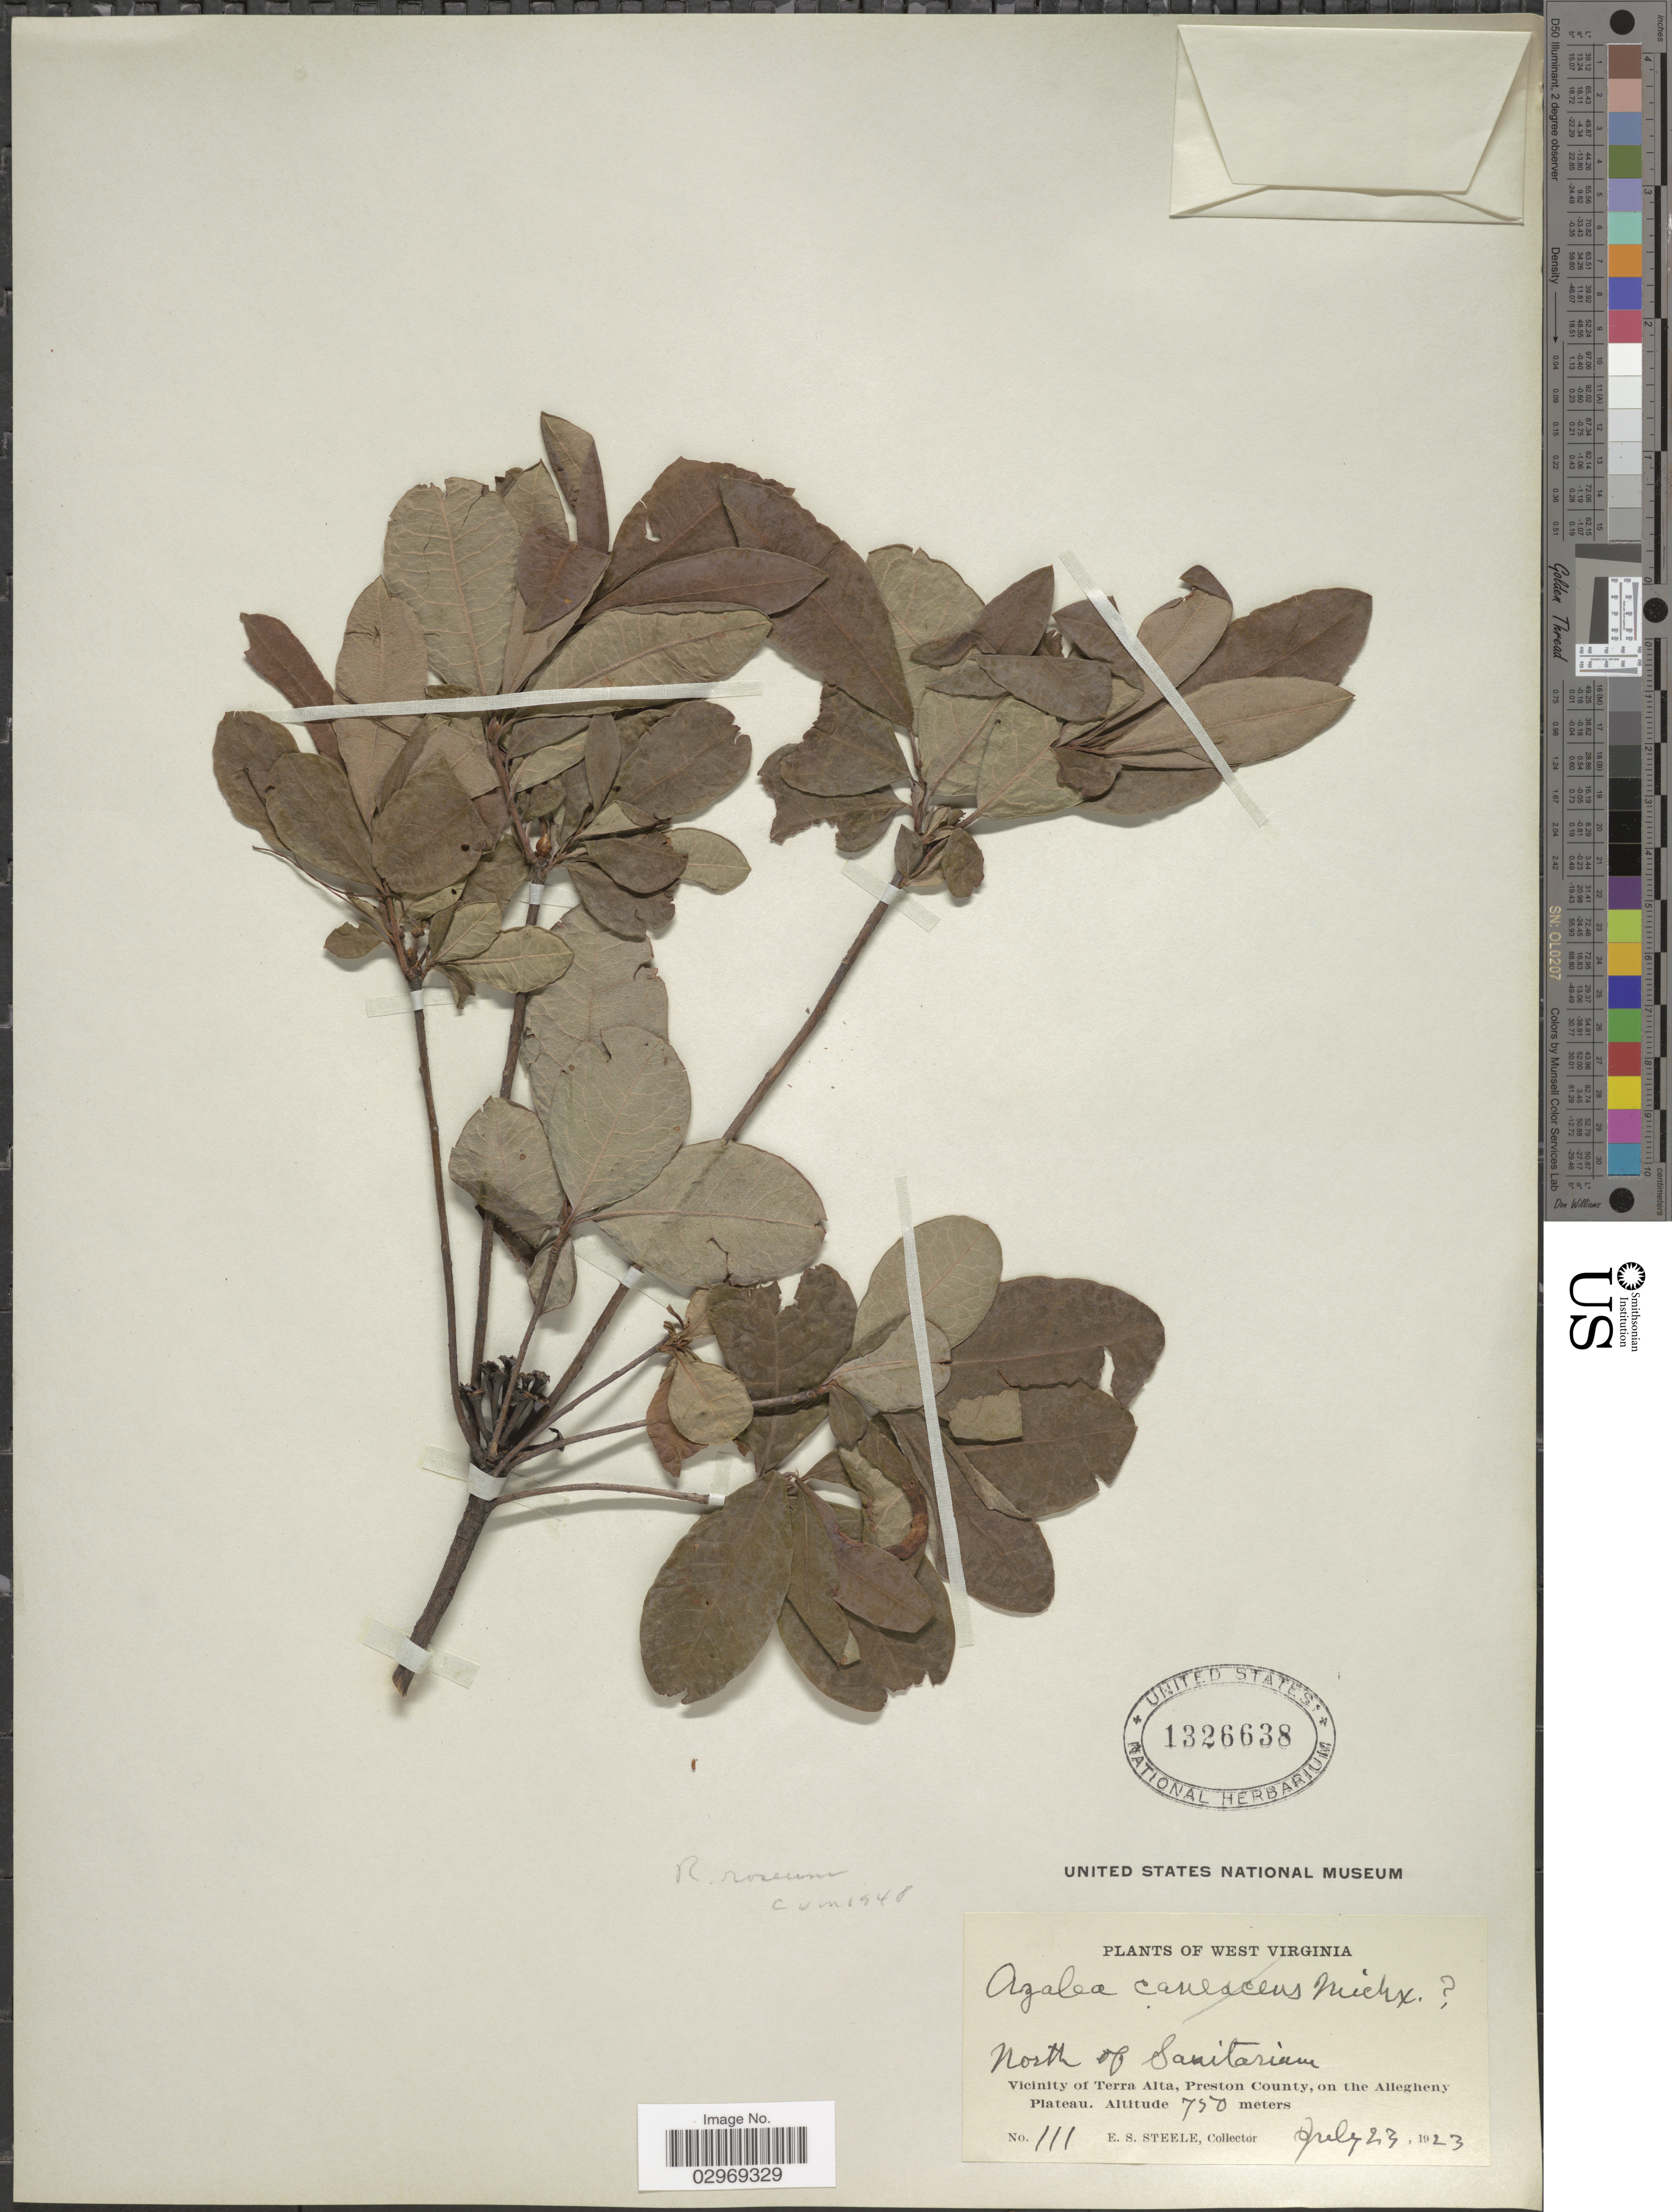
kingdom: Plantae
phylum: Tracheophyta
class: Magnoliopsida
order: Ericales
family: Ericaceae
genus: Rhododendron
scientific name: Rhododendron roseum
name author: (Loisel.) Rehder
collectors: E. Steele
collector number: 111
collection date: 1923-07-23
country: United States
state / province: West Virginia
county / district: Preston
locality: North of Sanitarium. Vicinity of Terra Alta, Preston County, on the Allegheny Plateau.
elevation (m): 750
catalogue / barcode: US 1326638